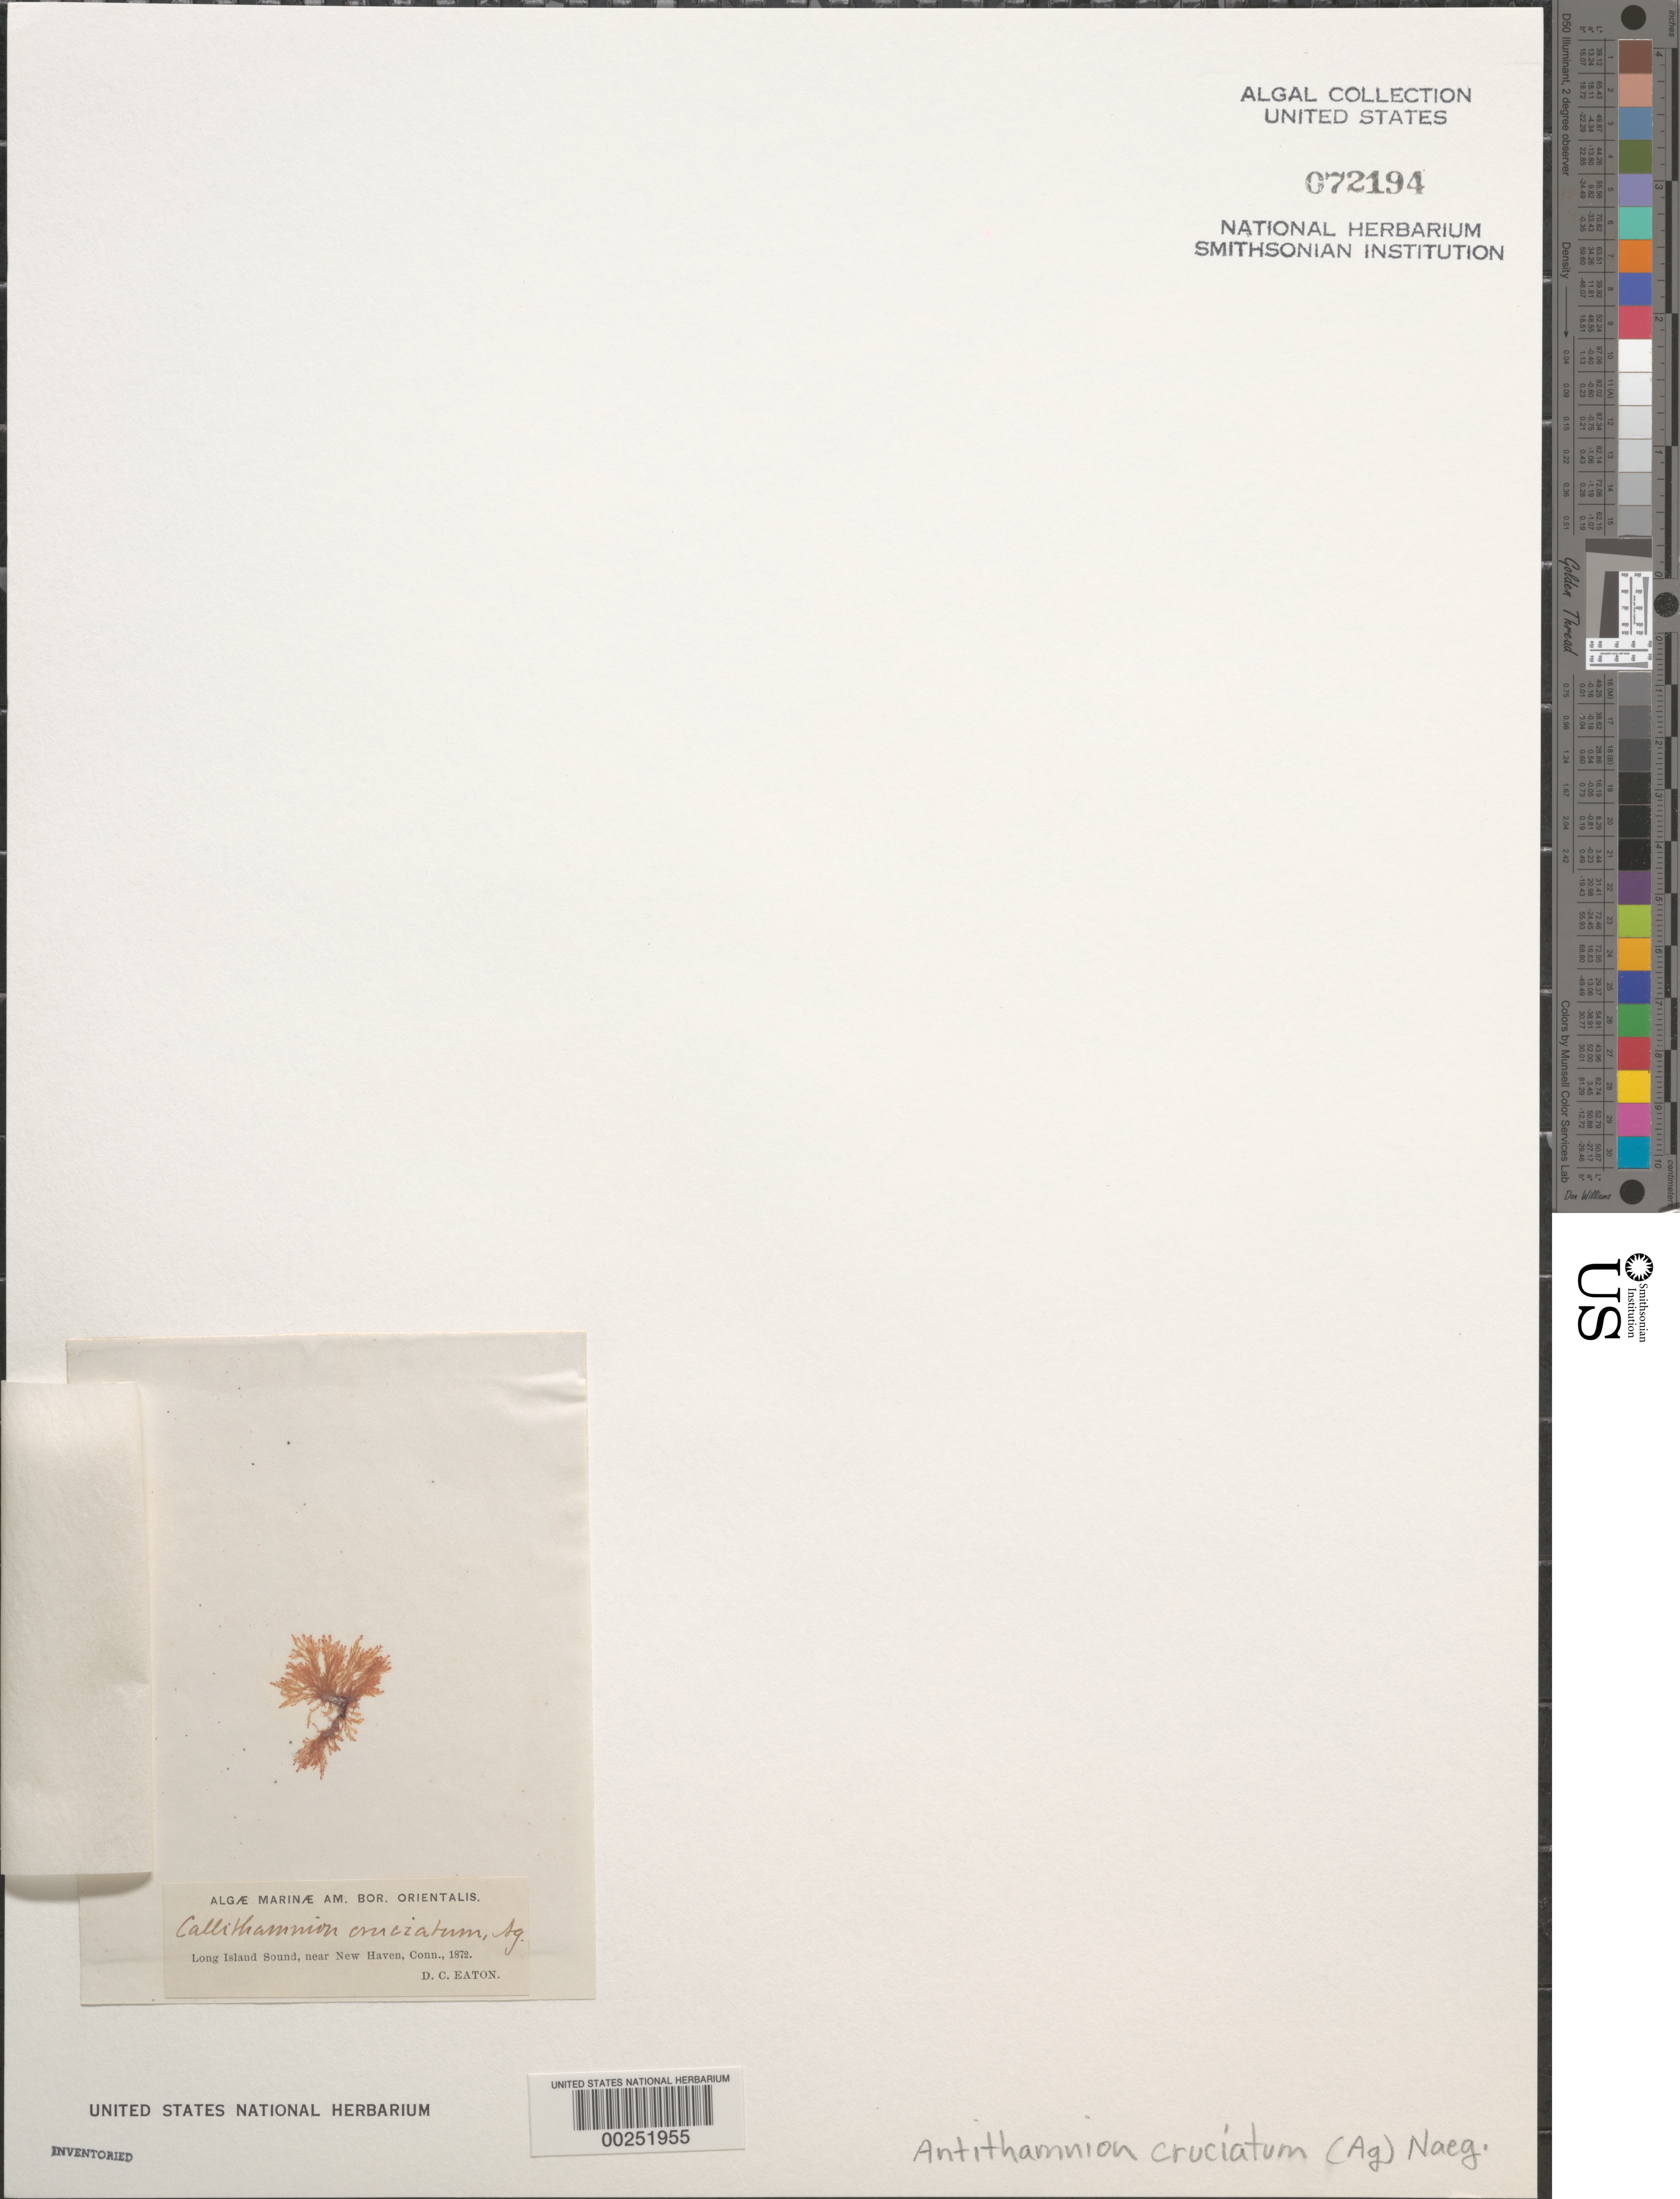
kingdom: Plantae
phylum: Rhodophyta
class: Florideophyceae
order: Ceramiales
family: Ceramiaceae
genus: Antithamnion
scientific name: Antithamnion cruciatum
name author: (C. Agardh) Näg.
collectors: D. C. Eaton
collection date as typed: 1872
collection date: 1872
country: United States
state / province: Connecticut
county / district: New Haven County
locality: Long Island Sound, near New Haven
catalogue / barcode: US 72194